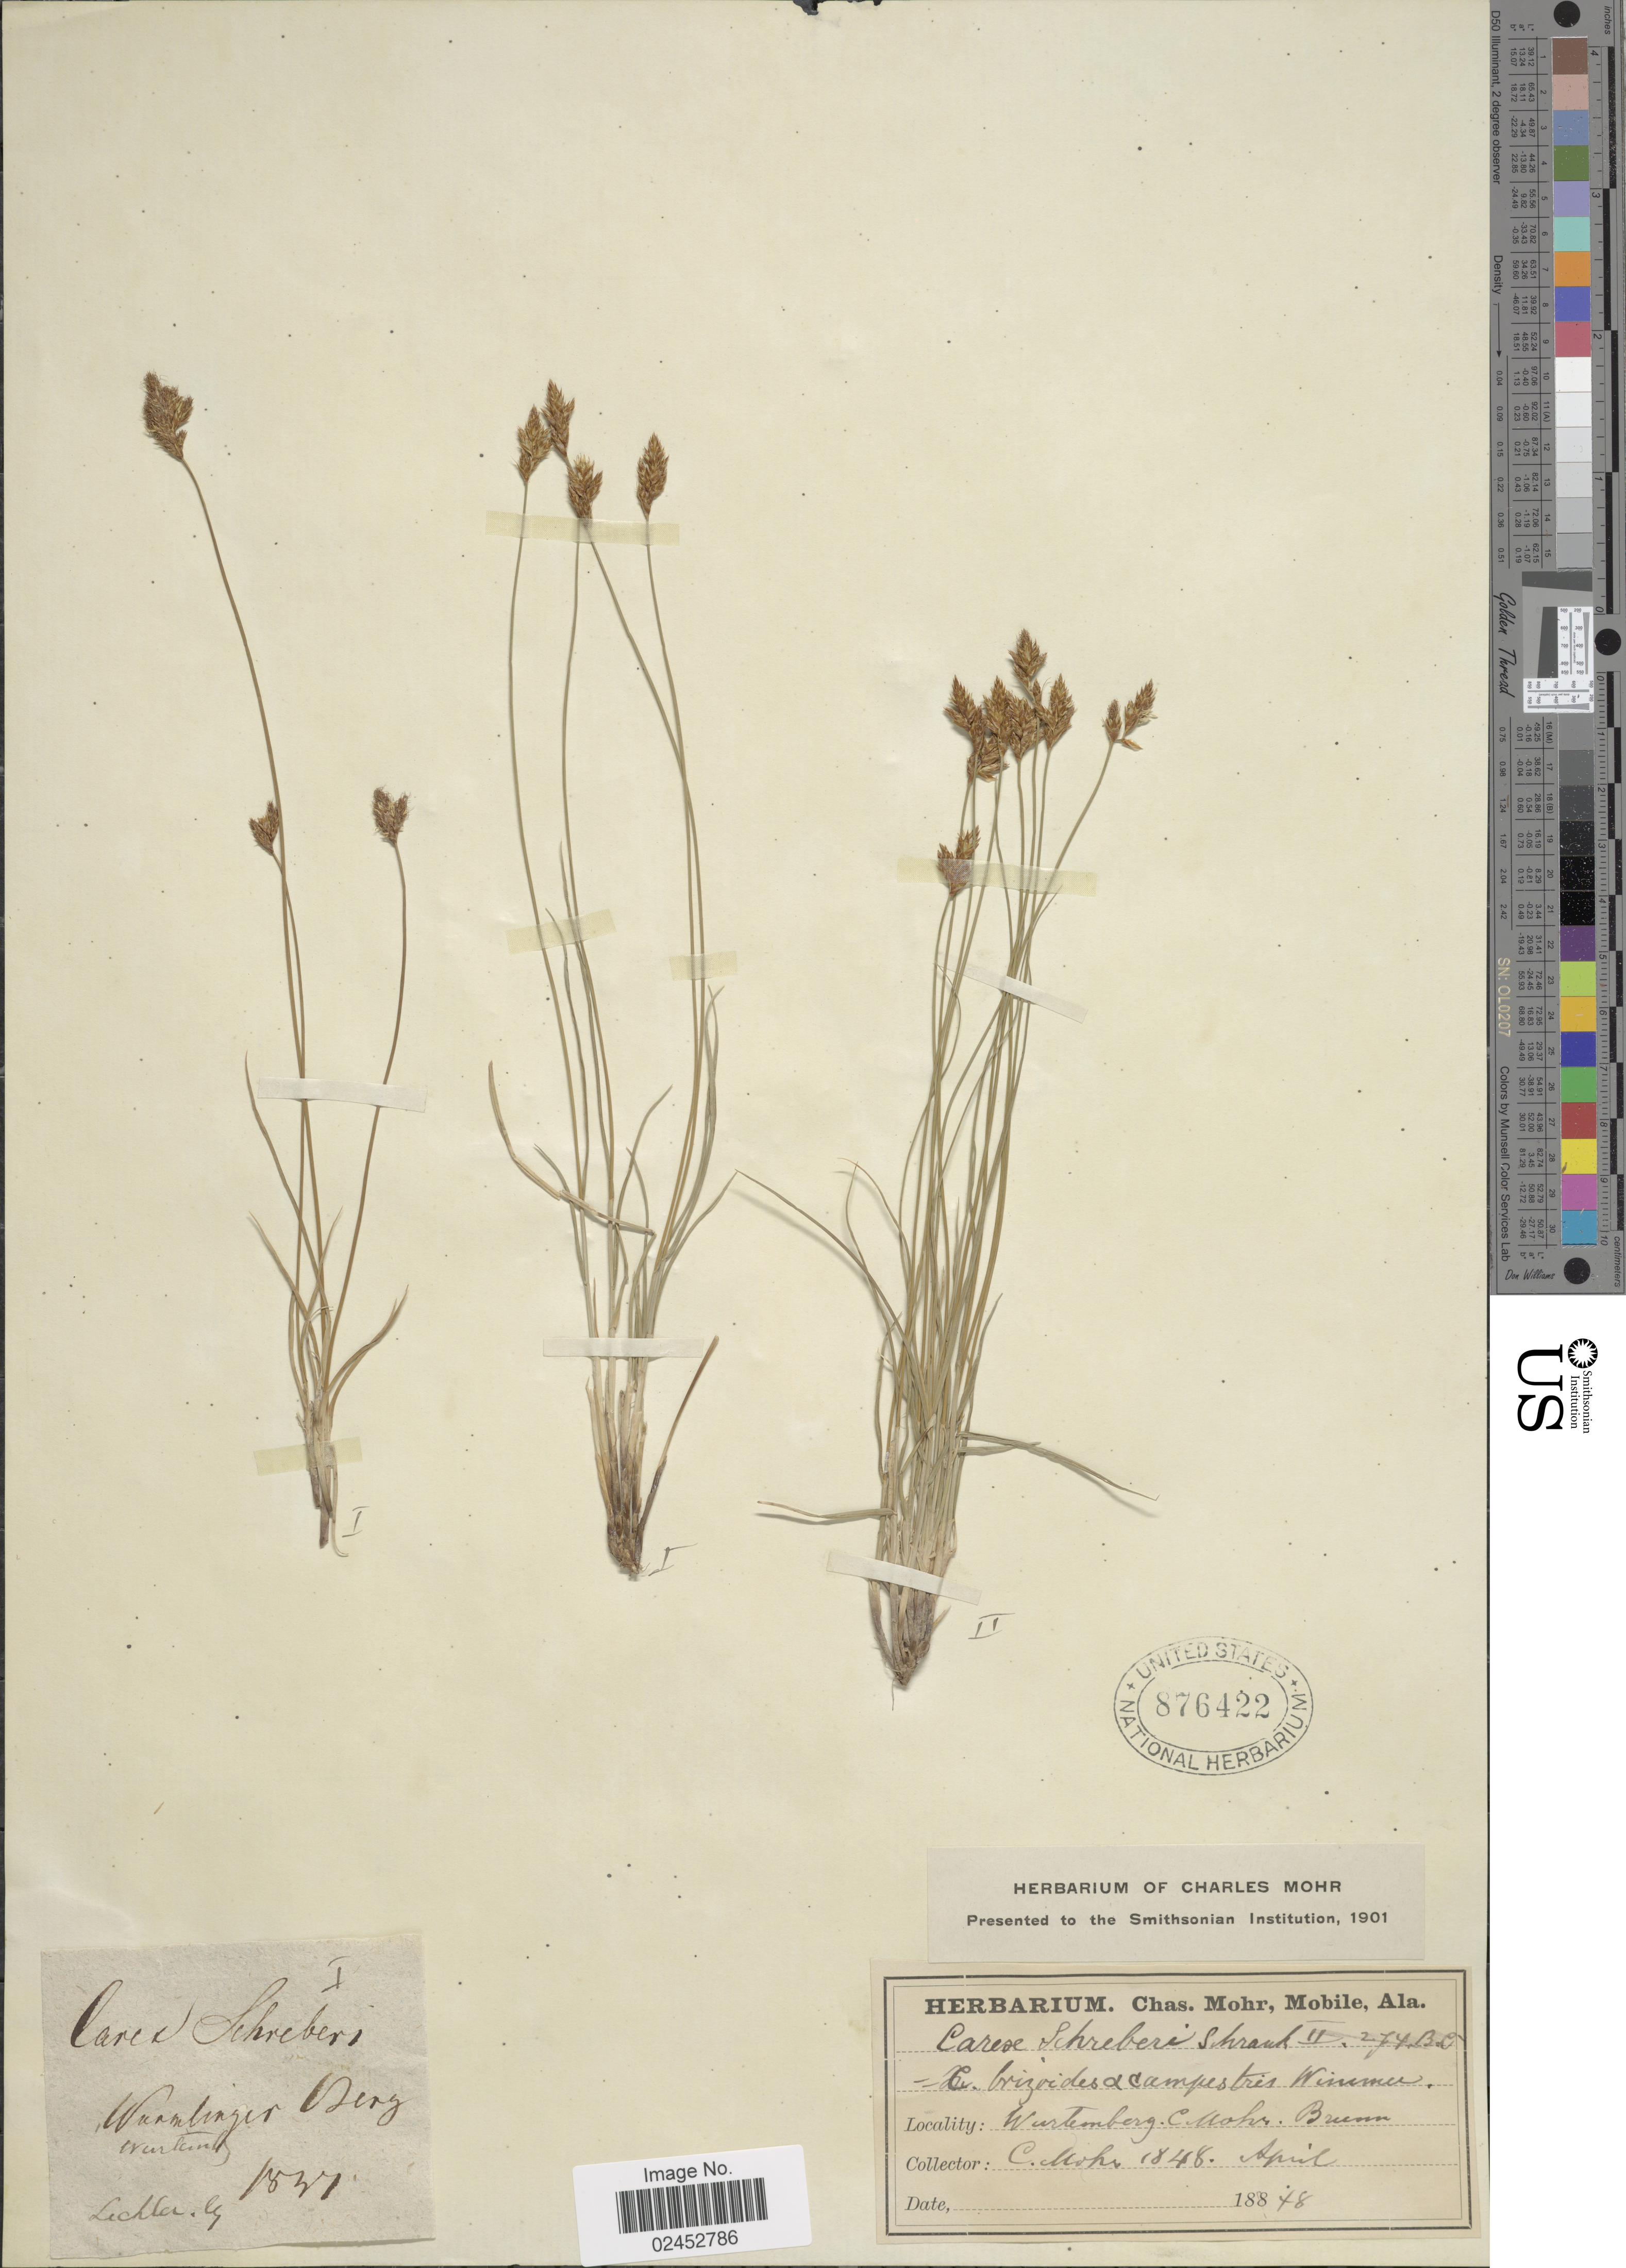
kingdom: Plantae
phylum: Tracheophyta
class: Liliopsida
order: Poales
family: Cyperaceae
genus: Carex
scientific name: Carex praecox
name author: Schreb.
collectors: -. Lechler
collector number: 1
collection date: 1848-04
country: Germany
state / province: Baden-Württemberg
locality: Wurtemberg, Brenn [unsure placement].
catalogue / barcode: US 876422